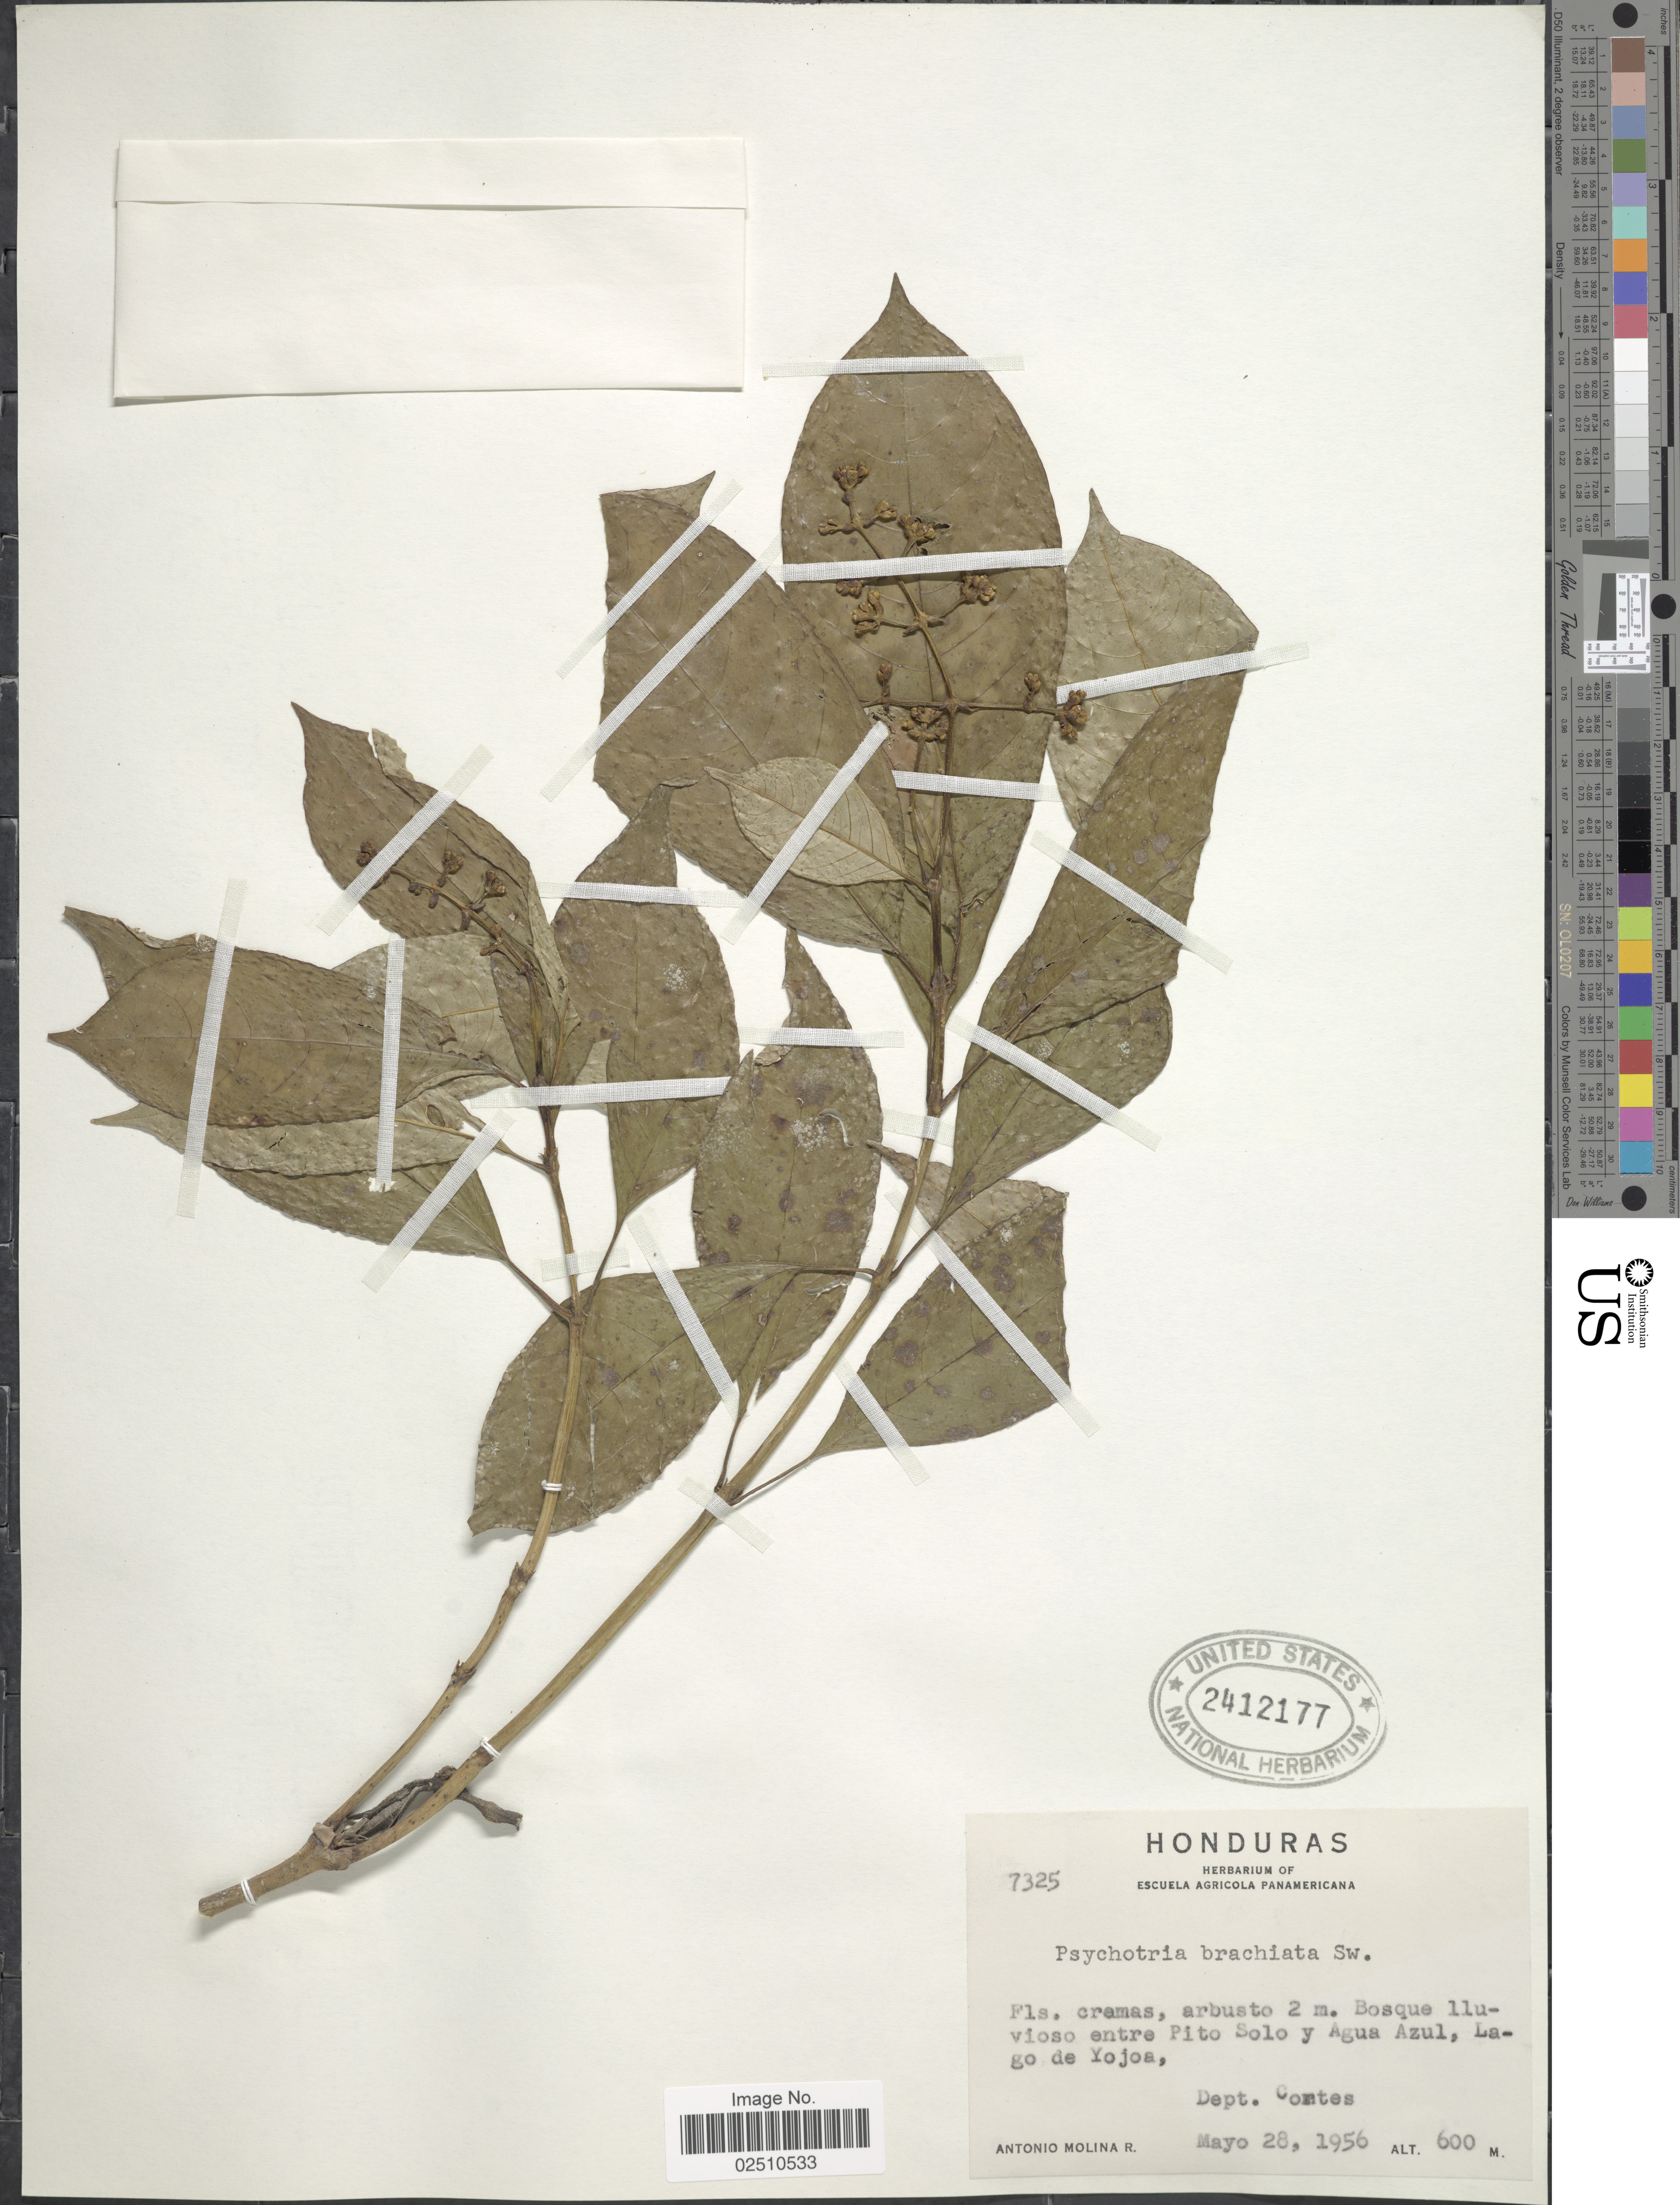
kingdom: Plantae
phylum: Tracheophyta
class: Magnoliopsida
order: Gentianales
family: Rubiaceae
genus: Psychotria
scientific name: Psychotria brachiata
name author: Sw.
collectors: A. Molina R.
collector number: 7325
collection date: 1955-05-28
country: Honduras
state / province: Cortés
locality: Entre Pito Solo y Agua Azul, Lago de Yojoa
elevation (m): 600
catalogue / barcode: US 2412177